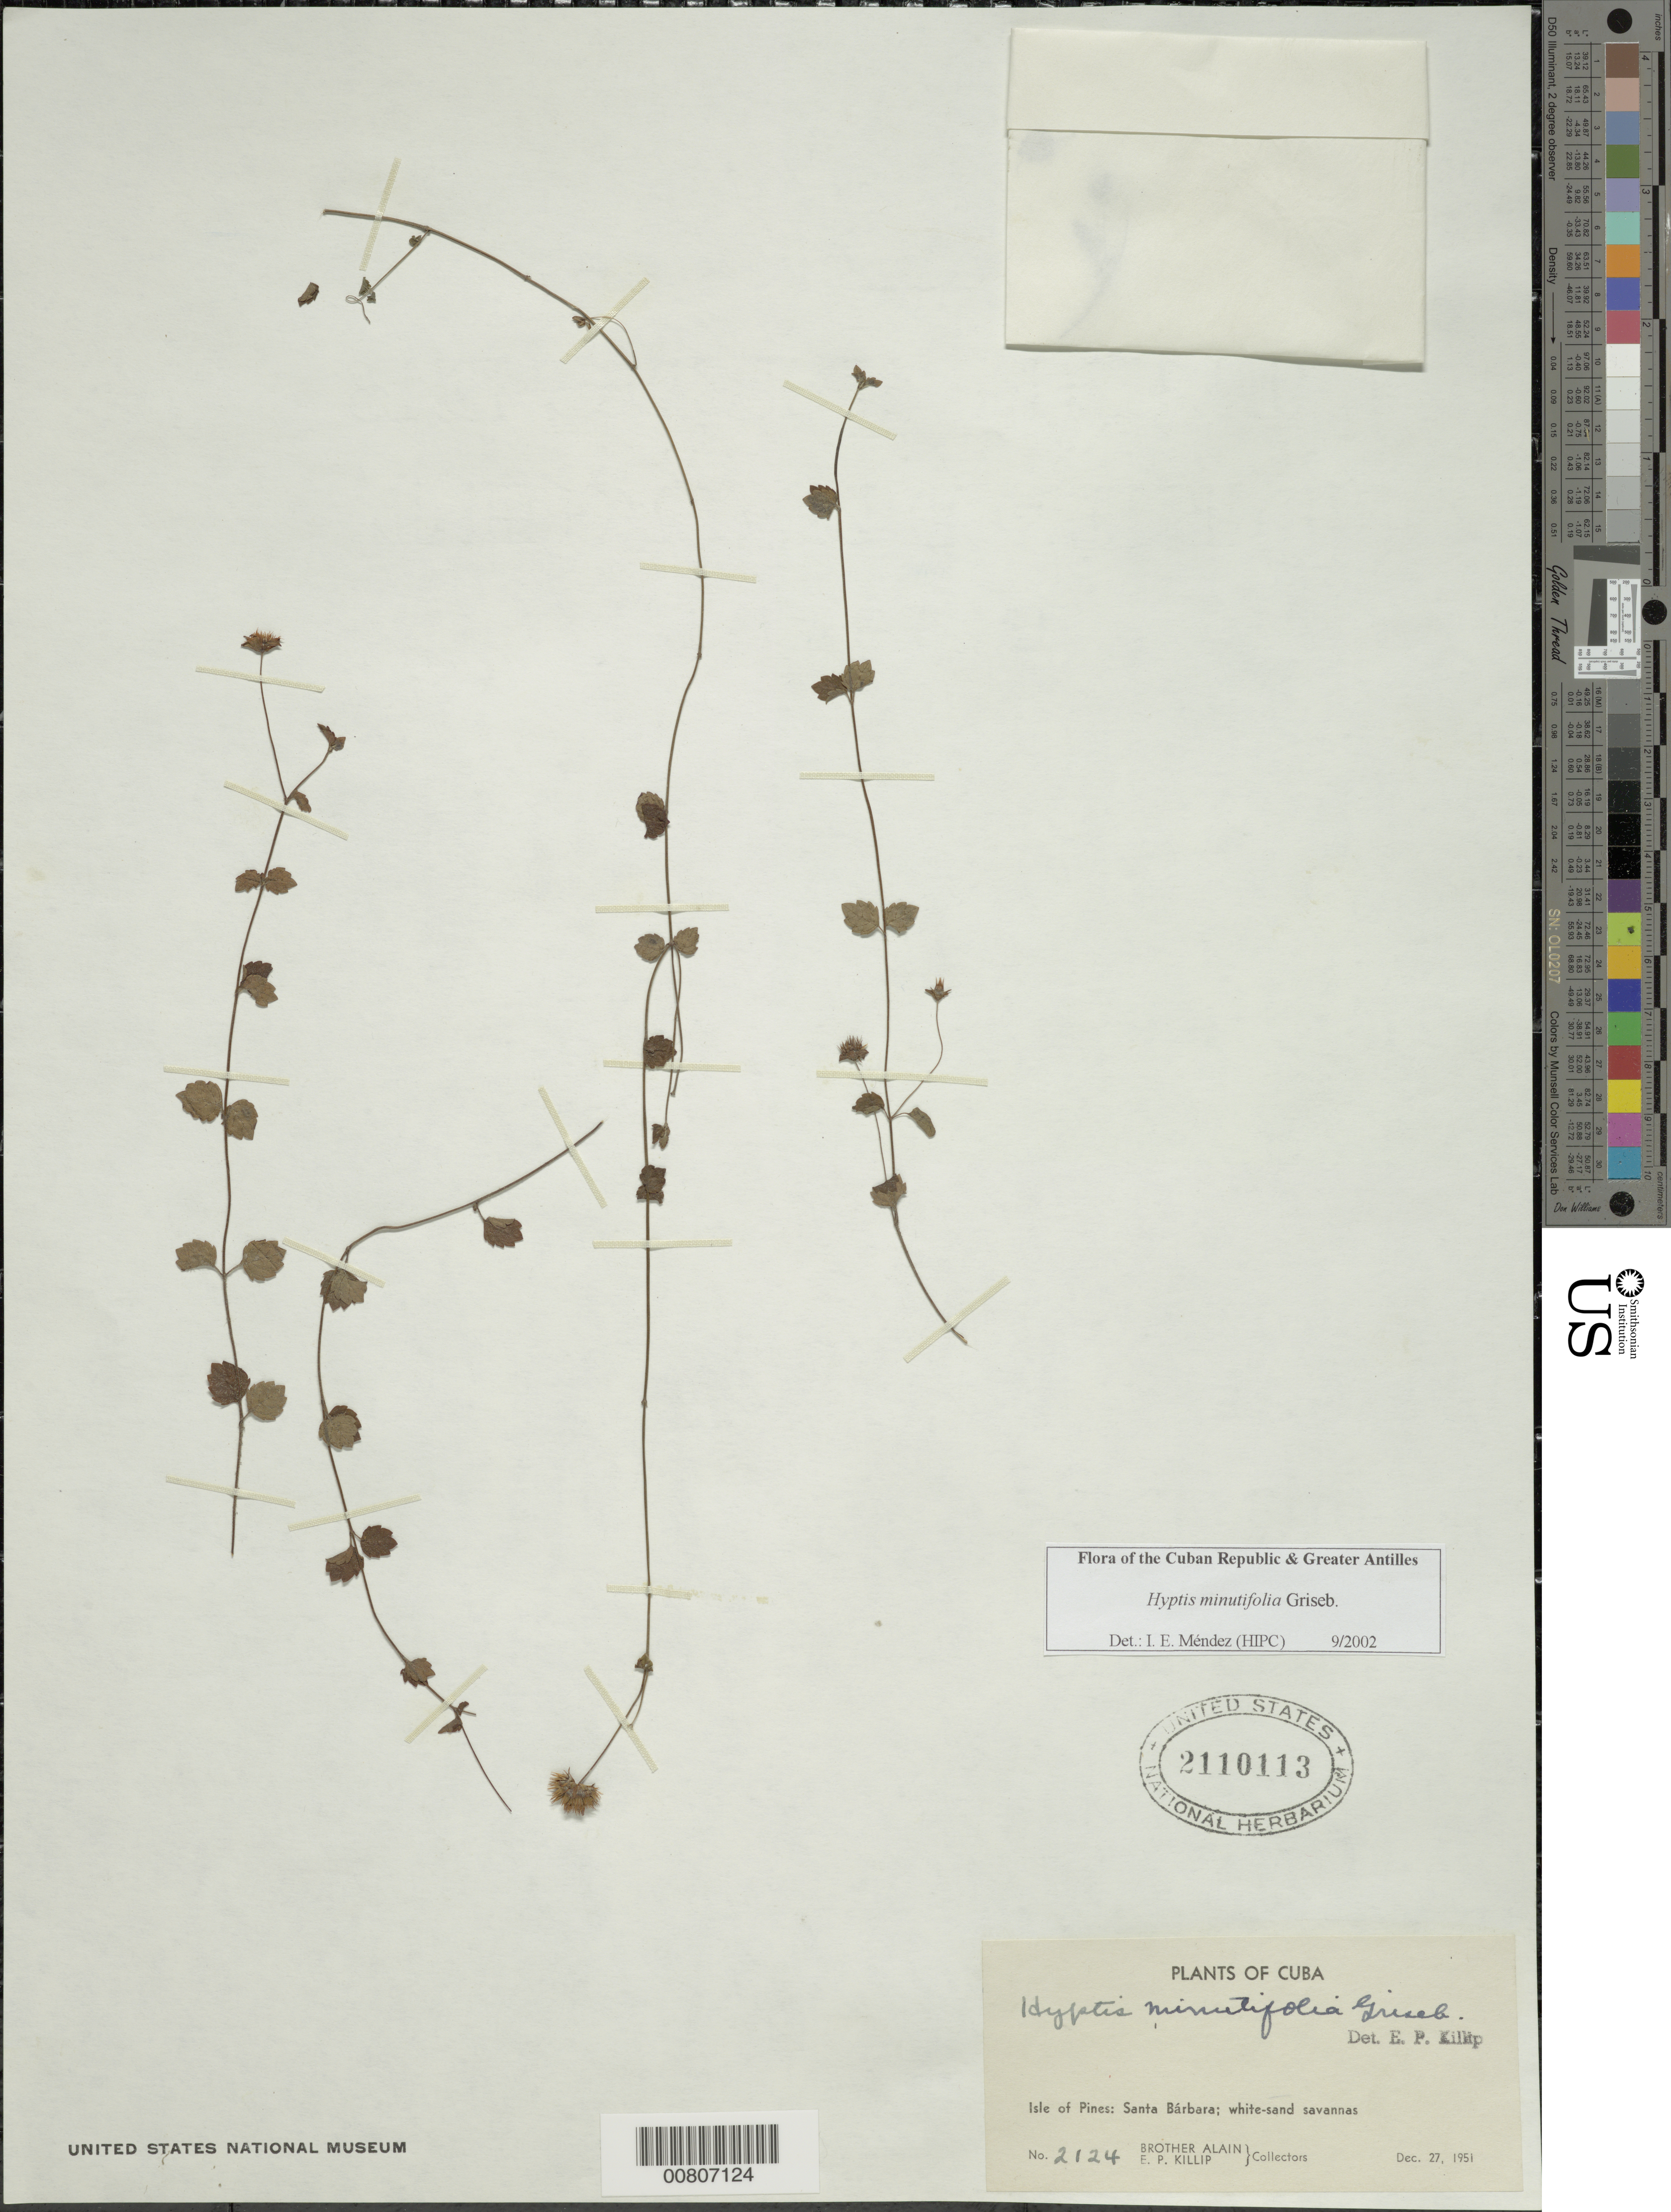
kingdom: Plantae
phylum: Tracheophyta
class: Magnoliopsida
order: Lamiales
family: Lamiaceae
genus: Hyptis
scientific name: Hyptis minutifolia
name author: Griseb.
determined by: Méndez, Isidro E., (HIPC)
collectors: A. H. Liogier & E. P. Killip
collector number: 2124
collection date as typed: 27 Dec 1961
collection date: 1961-12-27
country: Cuba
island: Isla de la Juventud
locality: Isle of Pines, Santa Bárbara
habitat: White sand savanna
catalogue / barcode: US 2110113